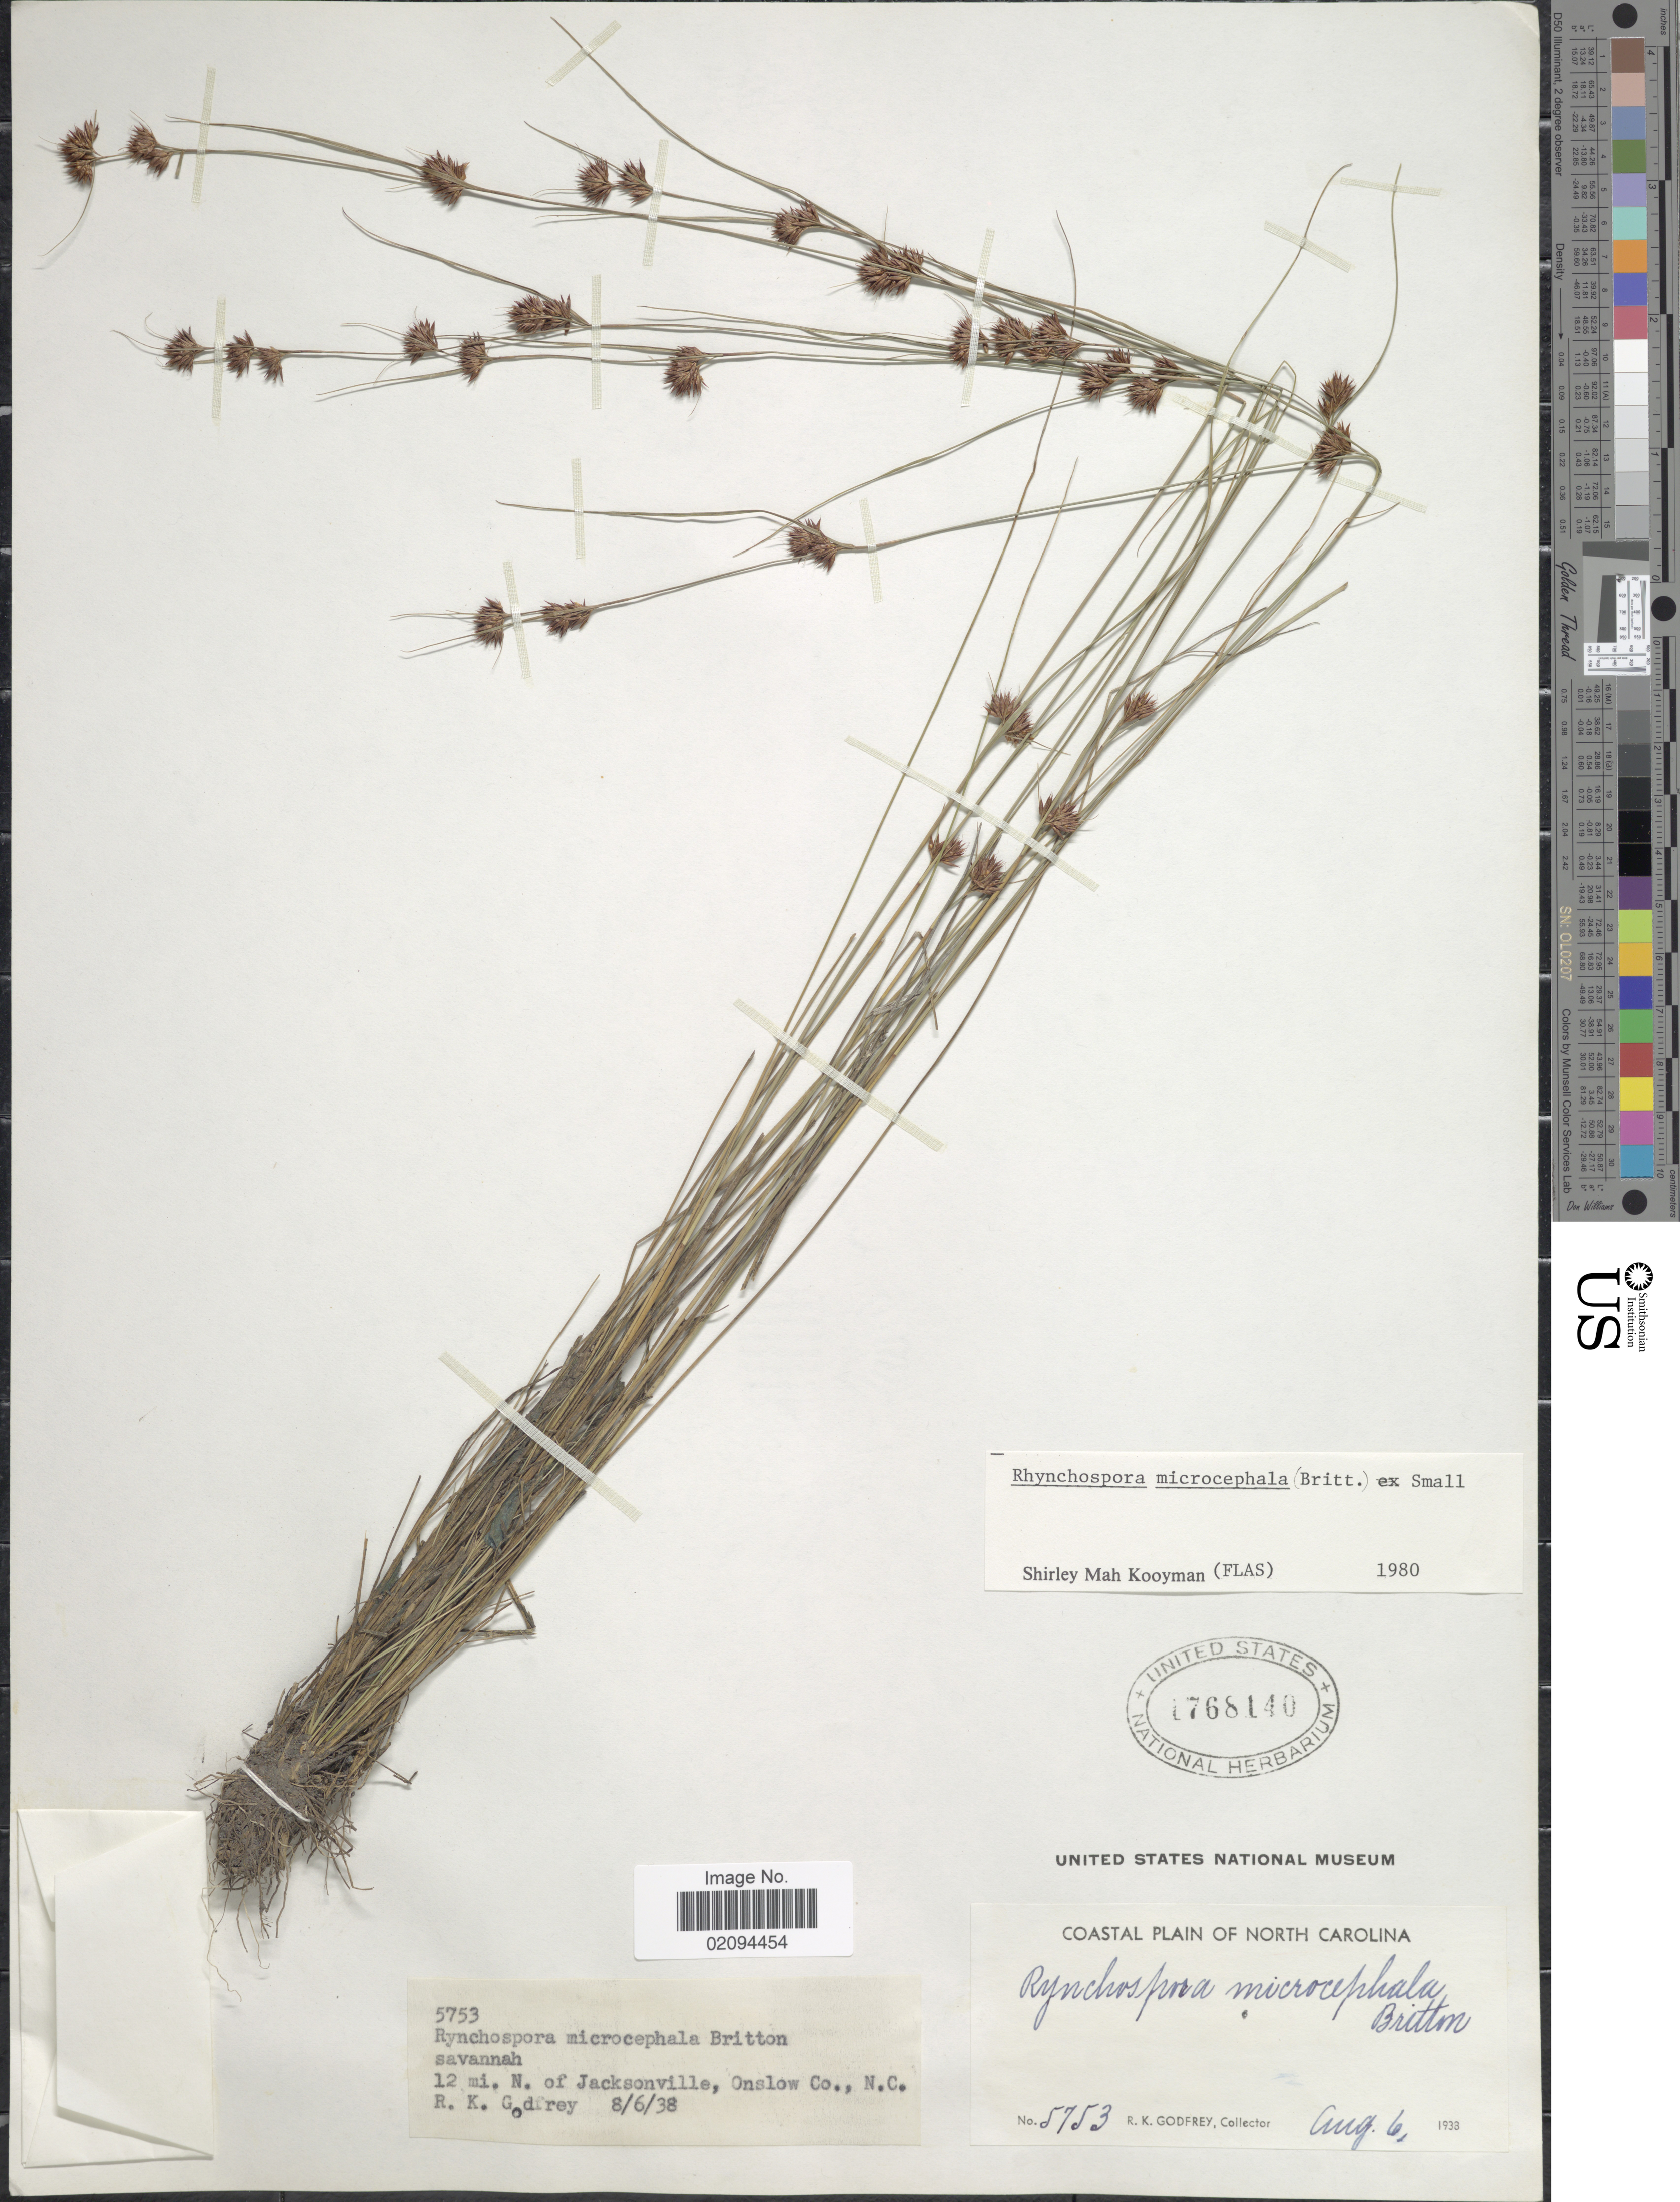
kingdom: Plantae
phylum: Tracheophyta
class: Liliopsida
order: Poales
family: Cyperaceae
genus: Rhynchospora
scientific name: Rhynchospora chalarocephala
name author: Fernald & Gale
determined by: Naczi, R. F. C.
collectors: R. K. Godfrey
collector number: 5753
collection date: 1938-08-06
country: United States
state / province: North Carolina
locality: Coastal Plain of North Carolina. Savannah. 12 mi. N. of Jacksonville, Onslow Co.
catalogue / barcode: US 1768140